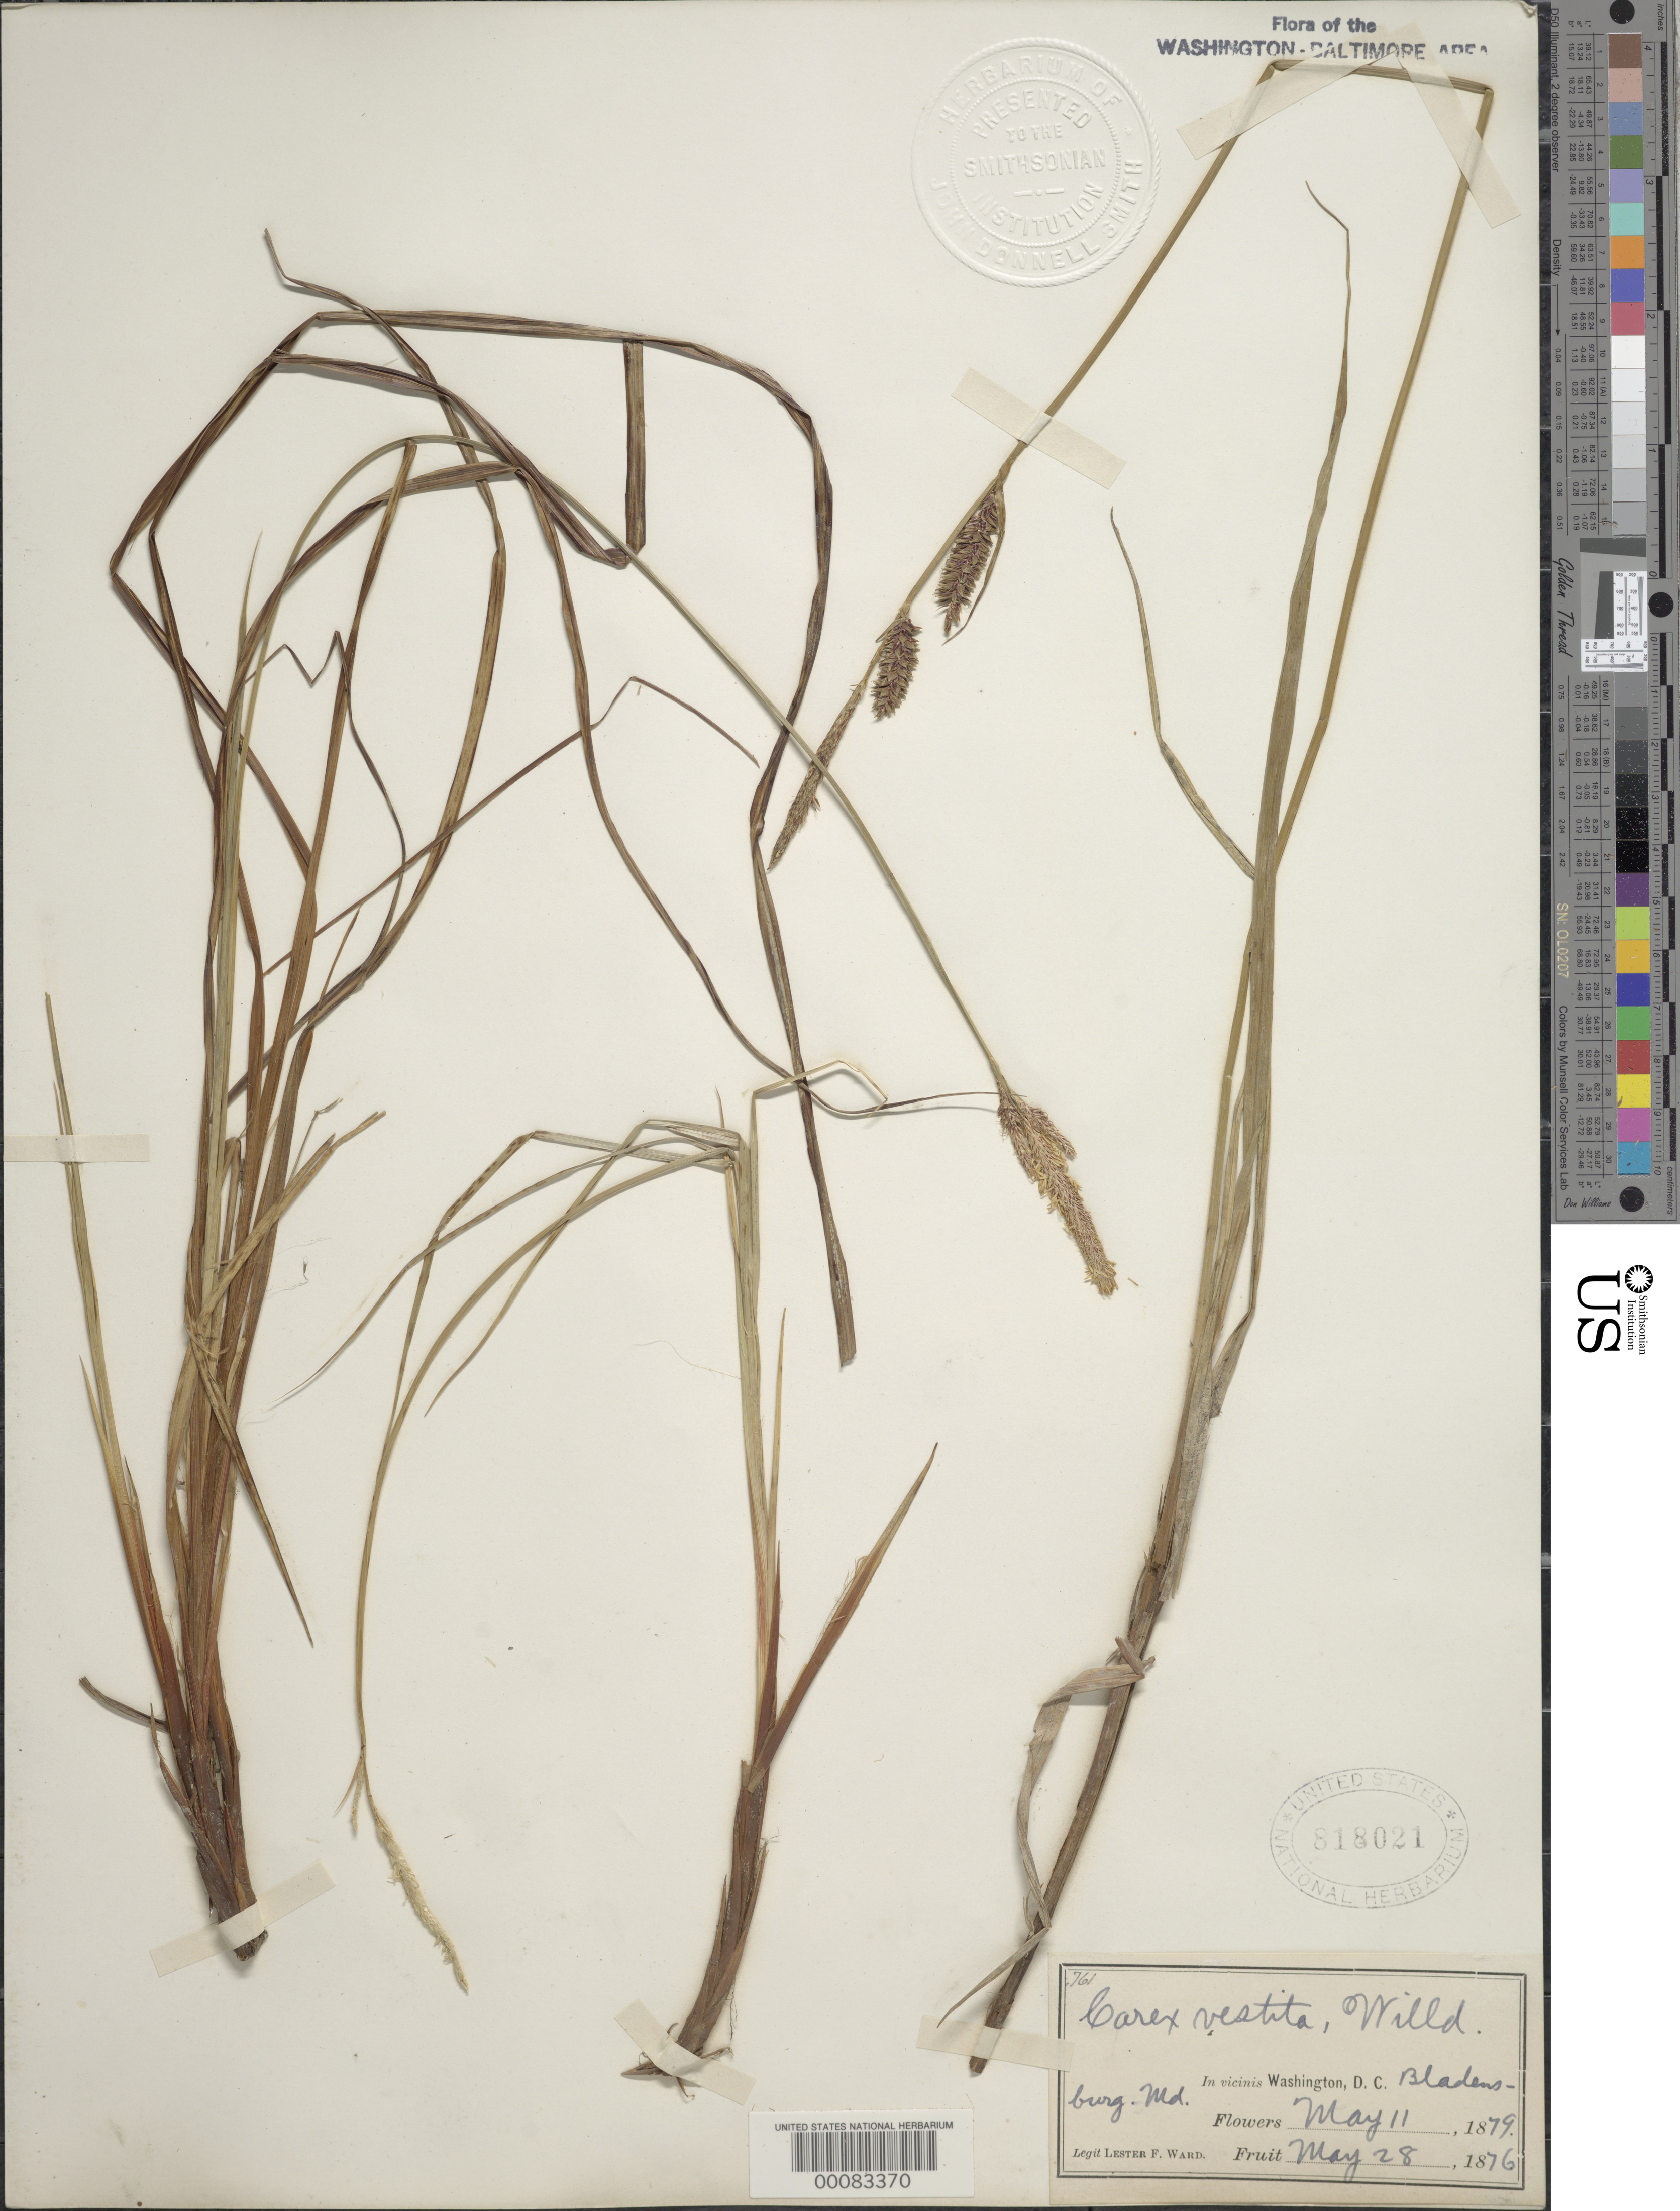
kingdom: Plantae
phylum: Tracheophyta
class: Liliopsida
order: Poales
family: Cyperaceae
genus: Carex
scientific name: Carex vestita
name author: Willd.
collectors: L. F. Ward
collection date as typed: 28 May 1876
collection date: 1876-05-28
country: United States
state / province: Maryland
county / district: Prince George's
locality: Bladensburg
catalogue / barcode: US 818021